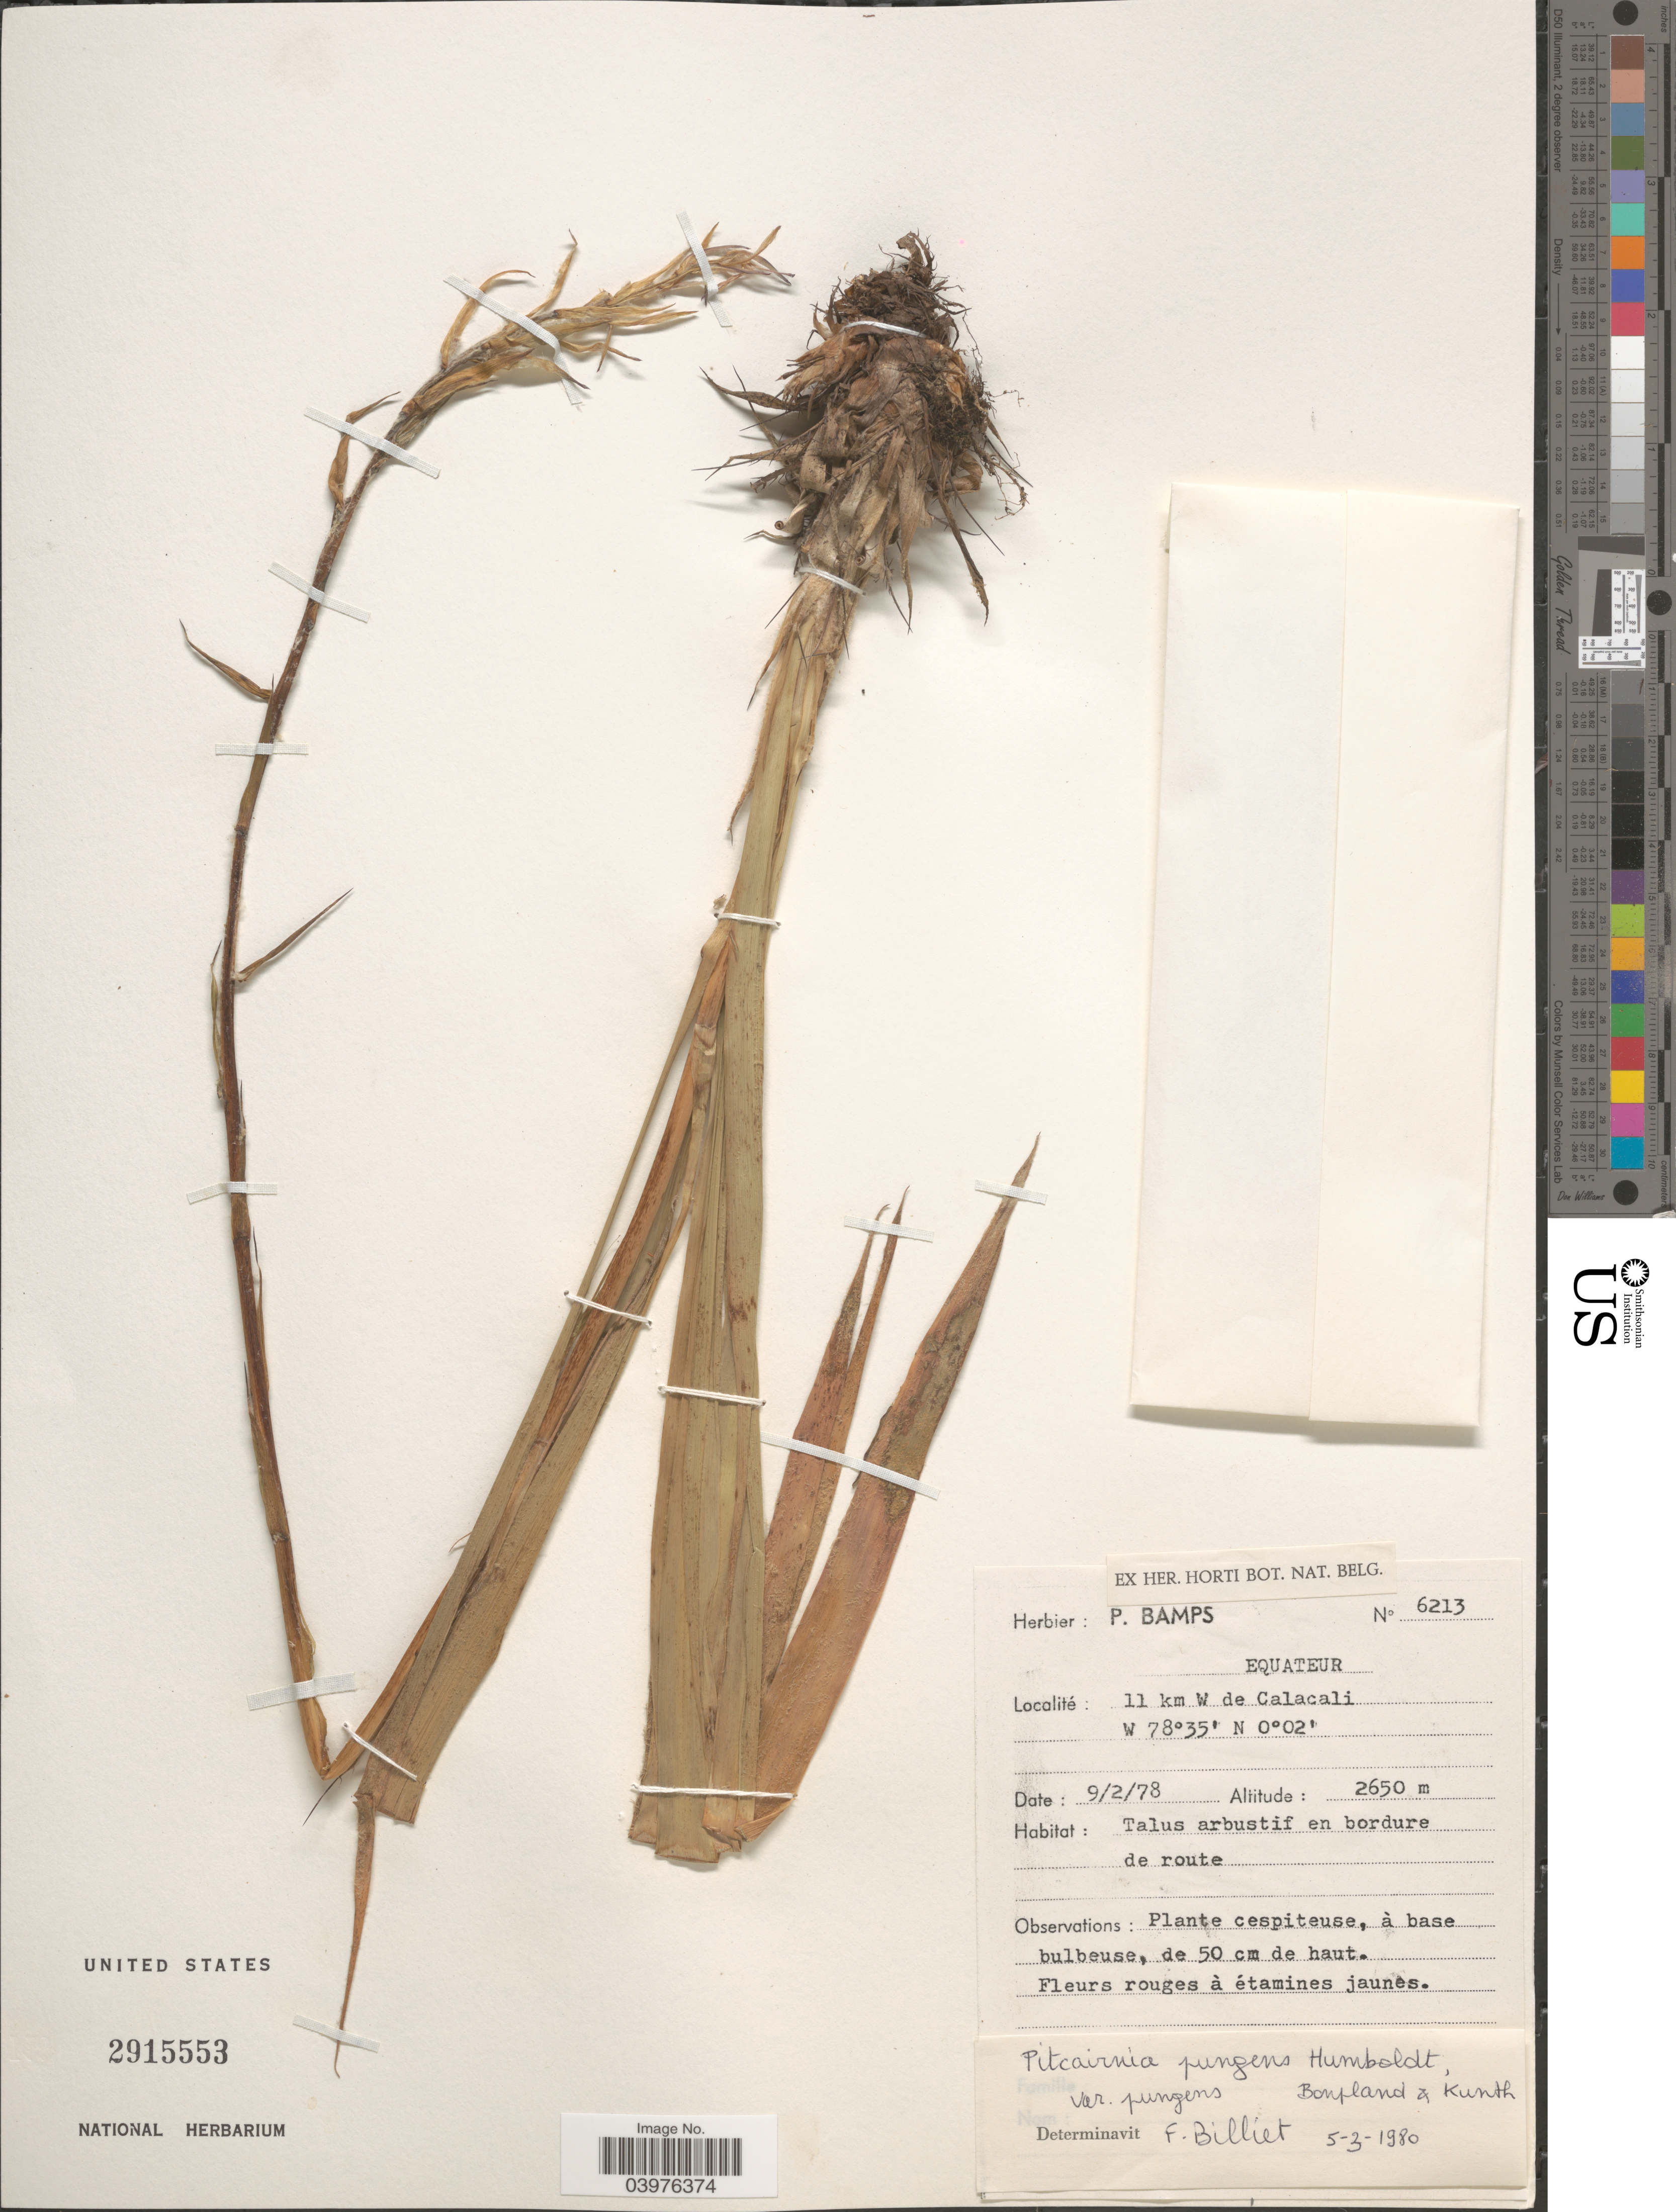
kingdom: Plantae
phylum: Tracheophyta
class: Liliopsida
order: Poales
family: Bromeliaceae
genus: Pitcairnia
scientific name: Pitcairnia pungens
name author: Kunth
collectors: ex herb. Bamps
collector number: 6213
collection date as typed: Transcribed d/m/y: 9/2/78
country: Ecuador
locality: Equateur. 11 km W de Calacali.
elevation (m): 2650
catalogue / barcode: US 2915553